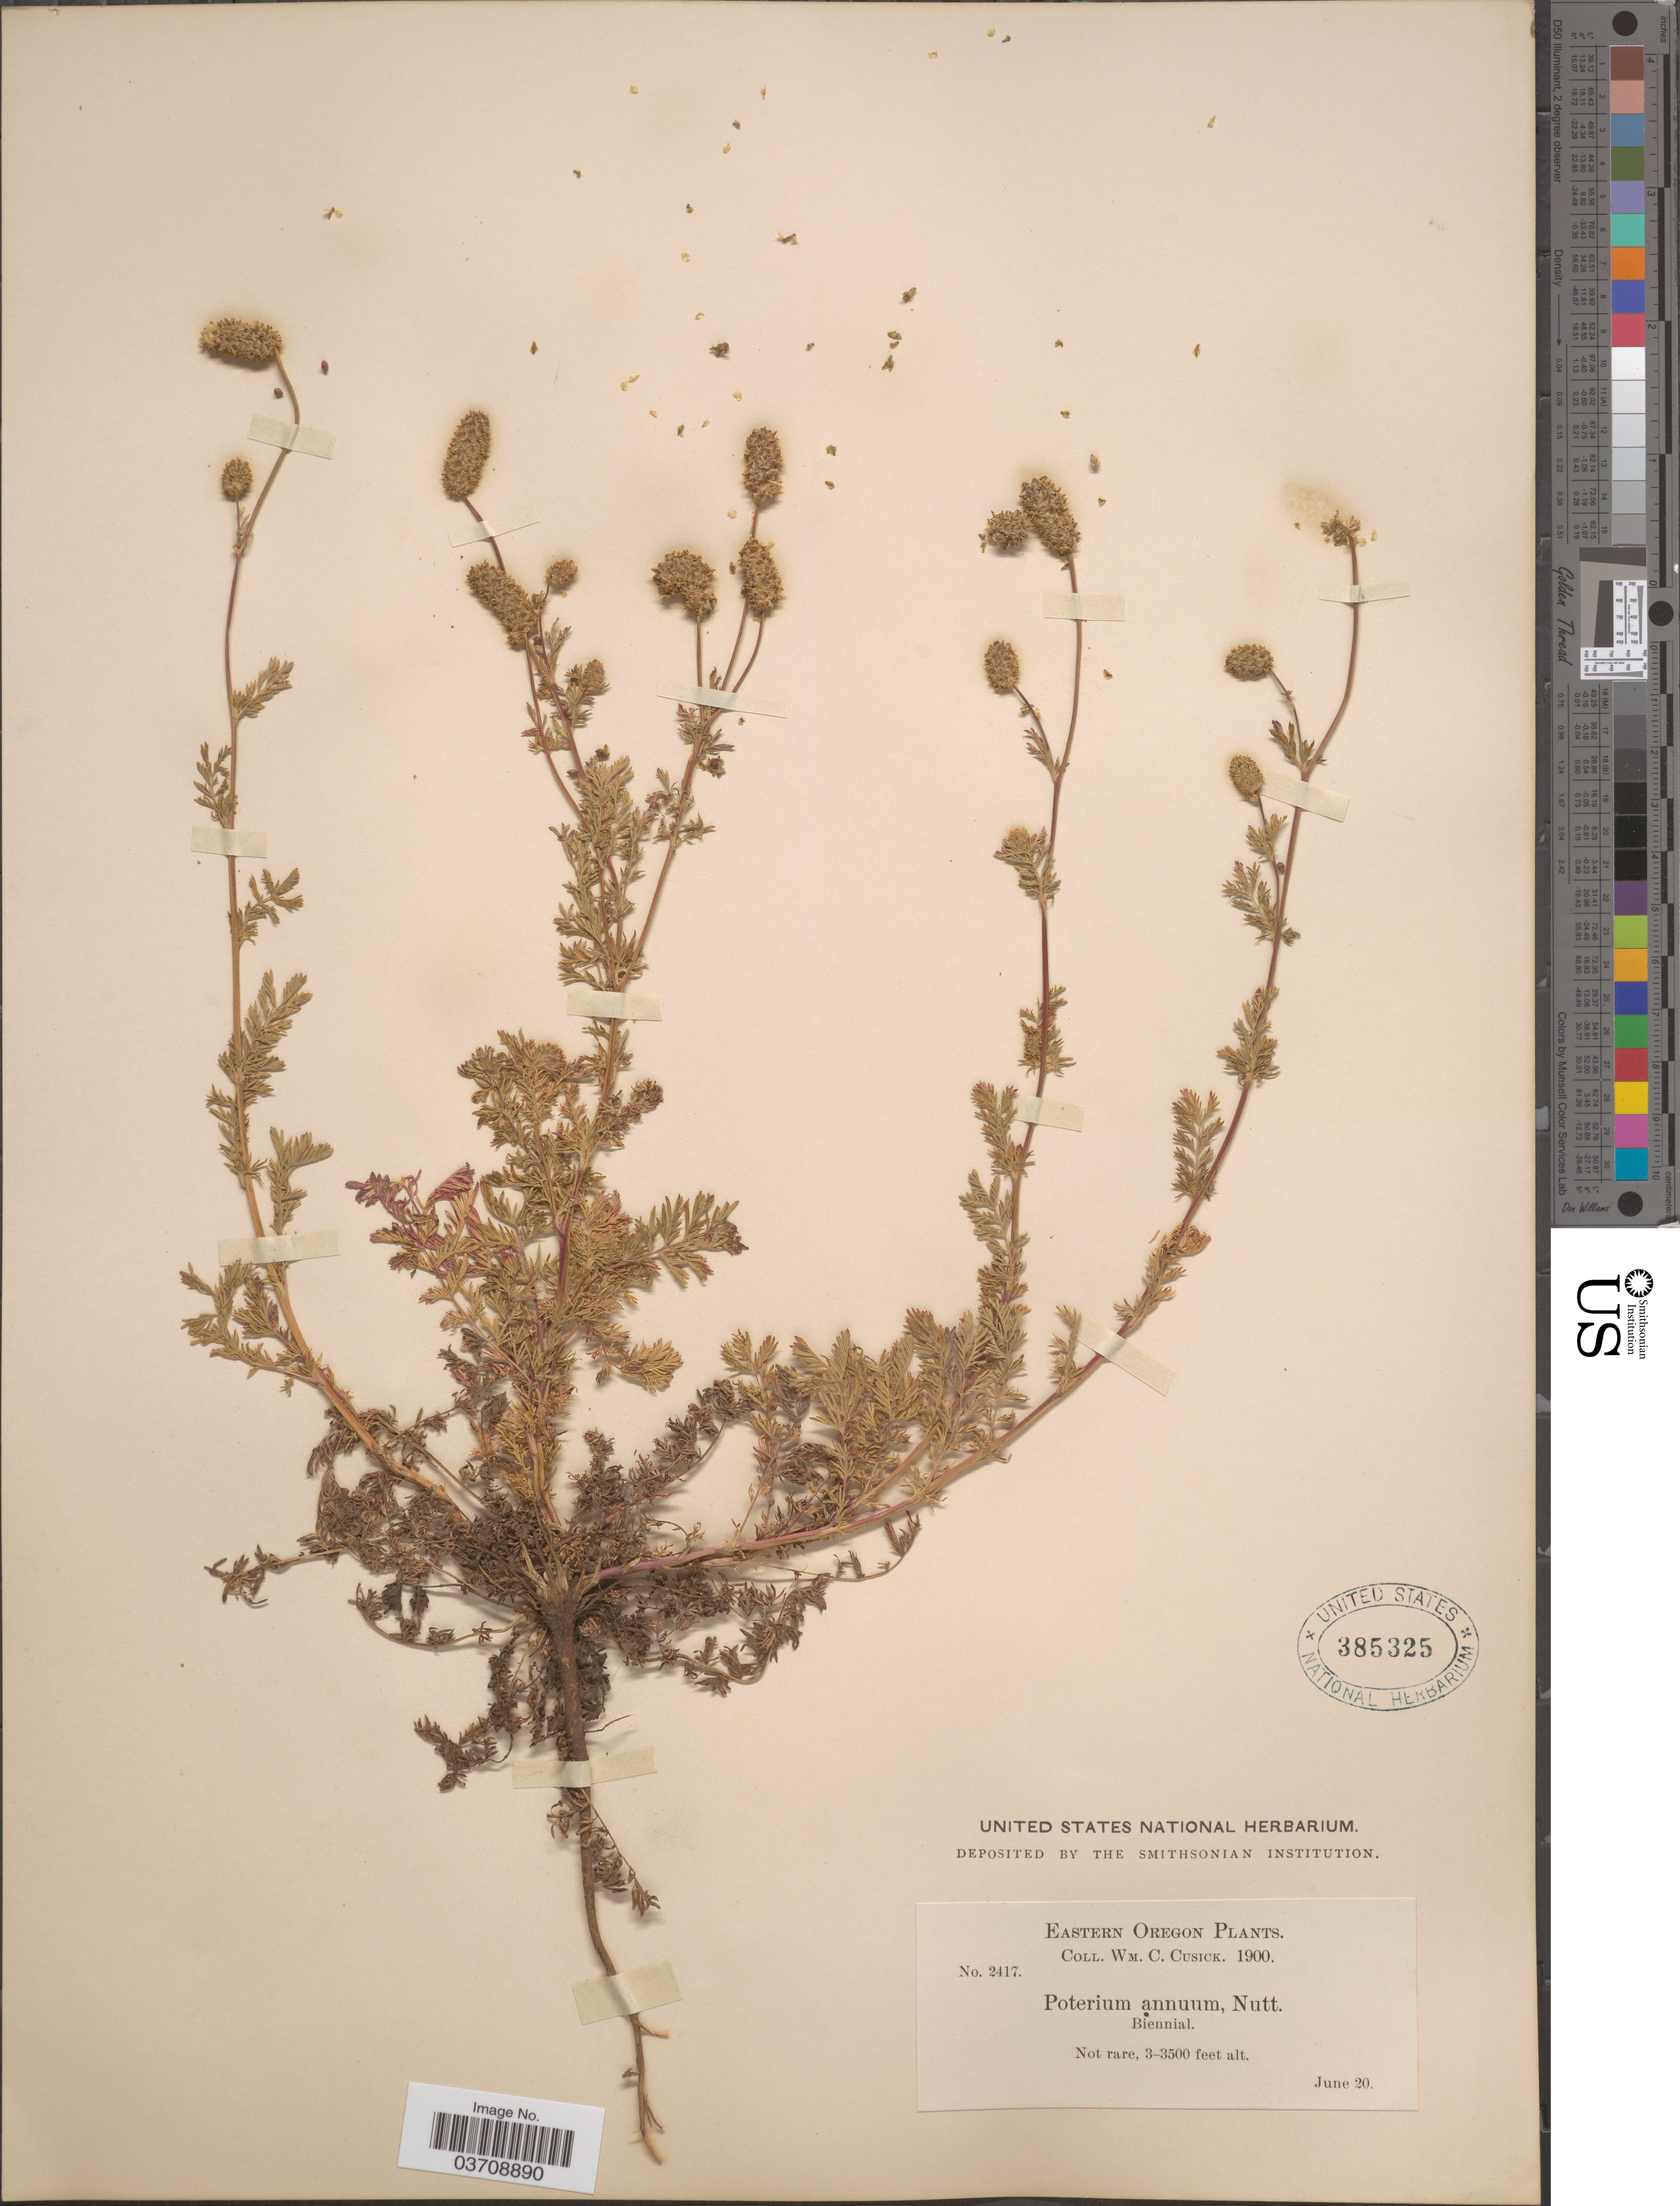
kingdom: Plantae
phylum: Tracheophyta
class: Magnoliopsida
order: Rosales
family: Rosaceae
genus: Sanguisorba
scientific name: Sanguisorba occidentalis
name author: Nutt.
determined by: Strong, Mark T., (BOT), Smithsonian Institution - National Museum of Natural History (UNITED STATES)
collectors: W. C. Cusick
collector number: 2417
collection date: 1900-06-20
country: United States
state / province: Oregon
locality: Eastern Oregon.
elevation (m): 914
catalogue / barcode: US 385325